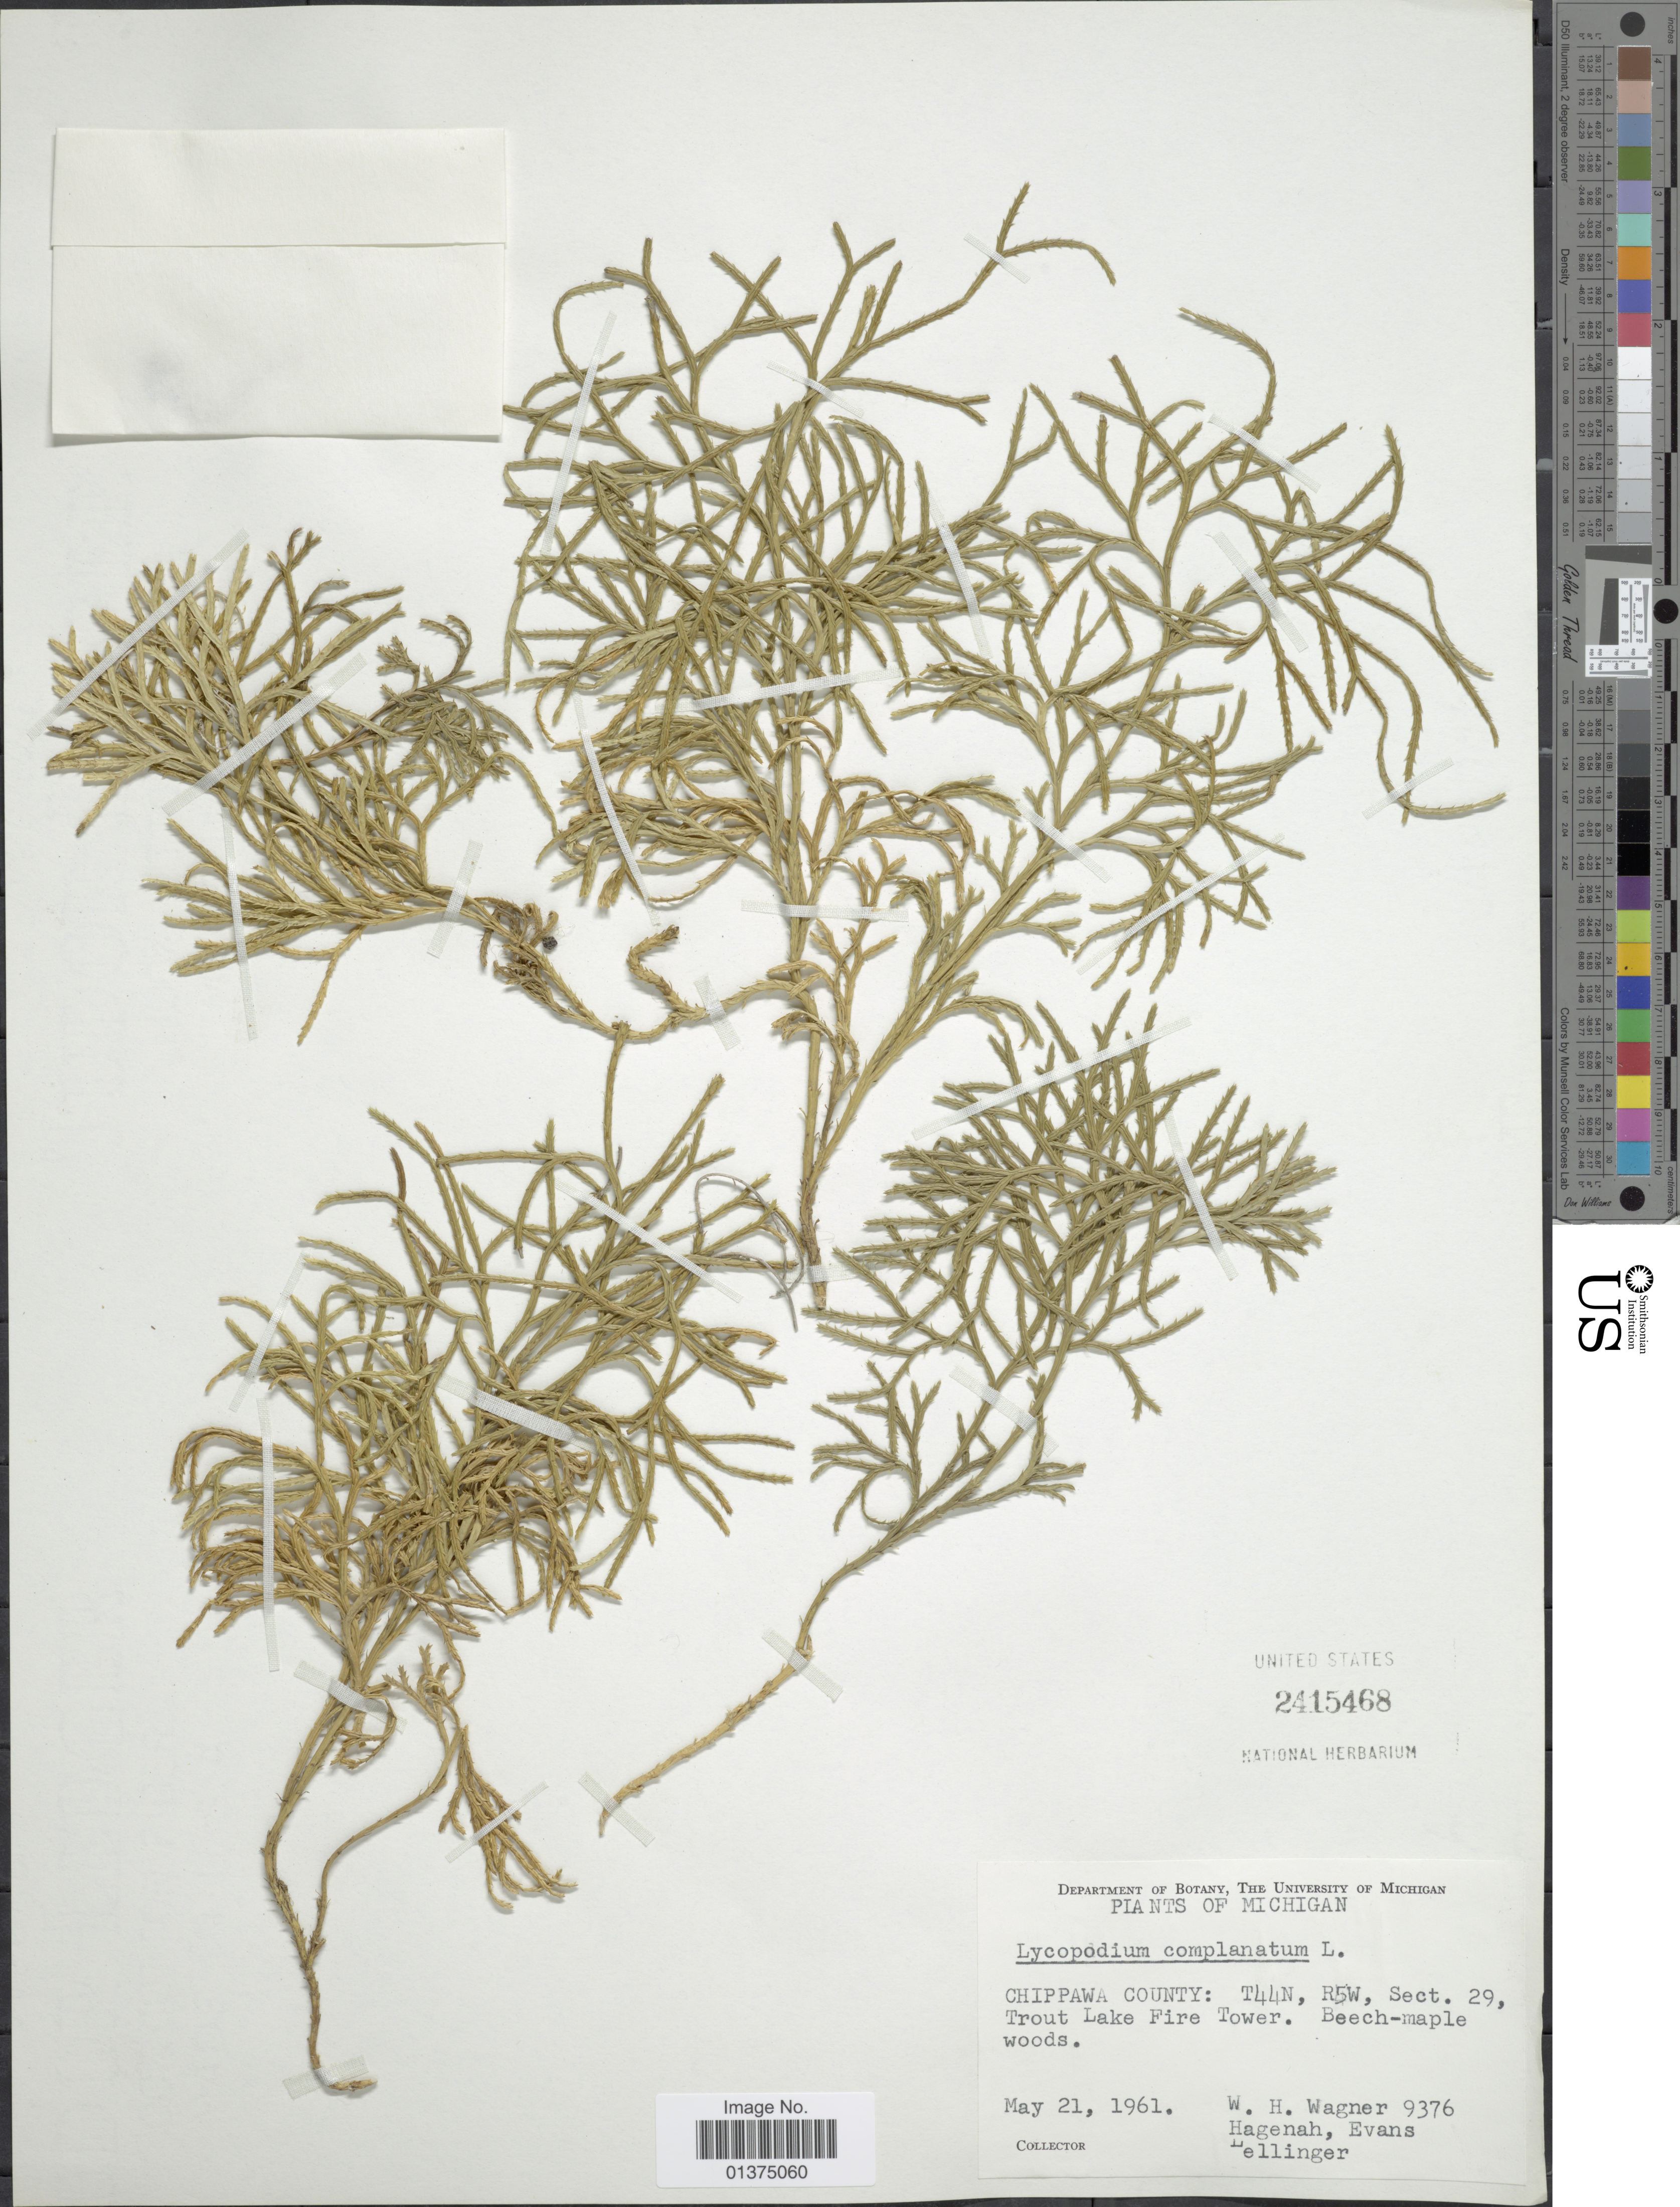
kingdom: Plantae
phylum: Tracheophyta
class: Lycopodiopsida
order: Lycopodiales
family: Lycopodiaceae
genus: Diphasiastrum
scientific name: Diphasiastrum complanatum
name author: (L.) Holub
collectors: W. H. Wagner, Hagenah, -- Evans & -- Lellinger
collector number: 9376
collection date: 1961-05-21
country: United States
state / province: Michigan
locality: Chippawa county: Trout Lake Fire Tower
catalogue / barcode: US 2415468